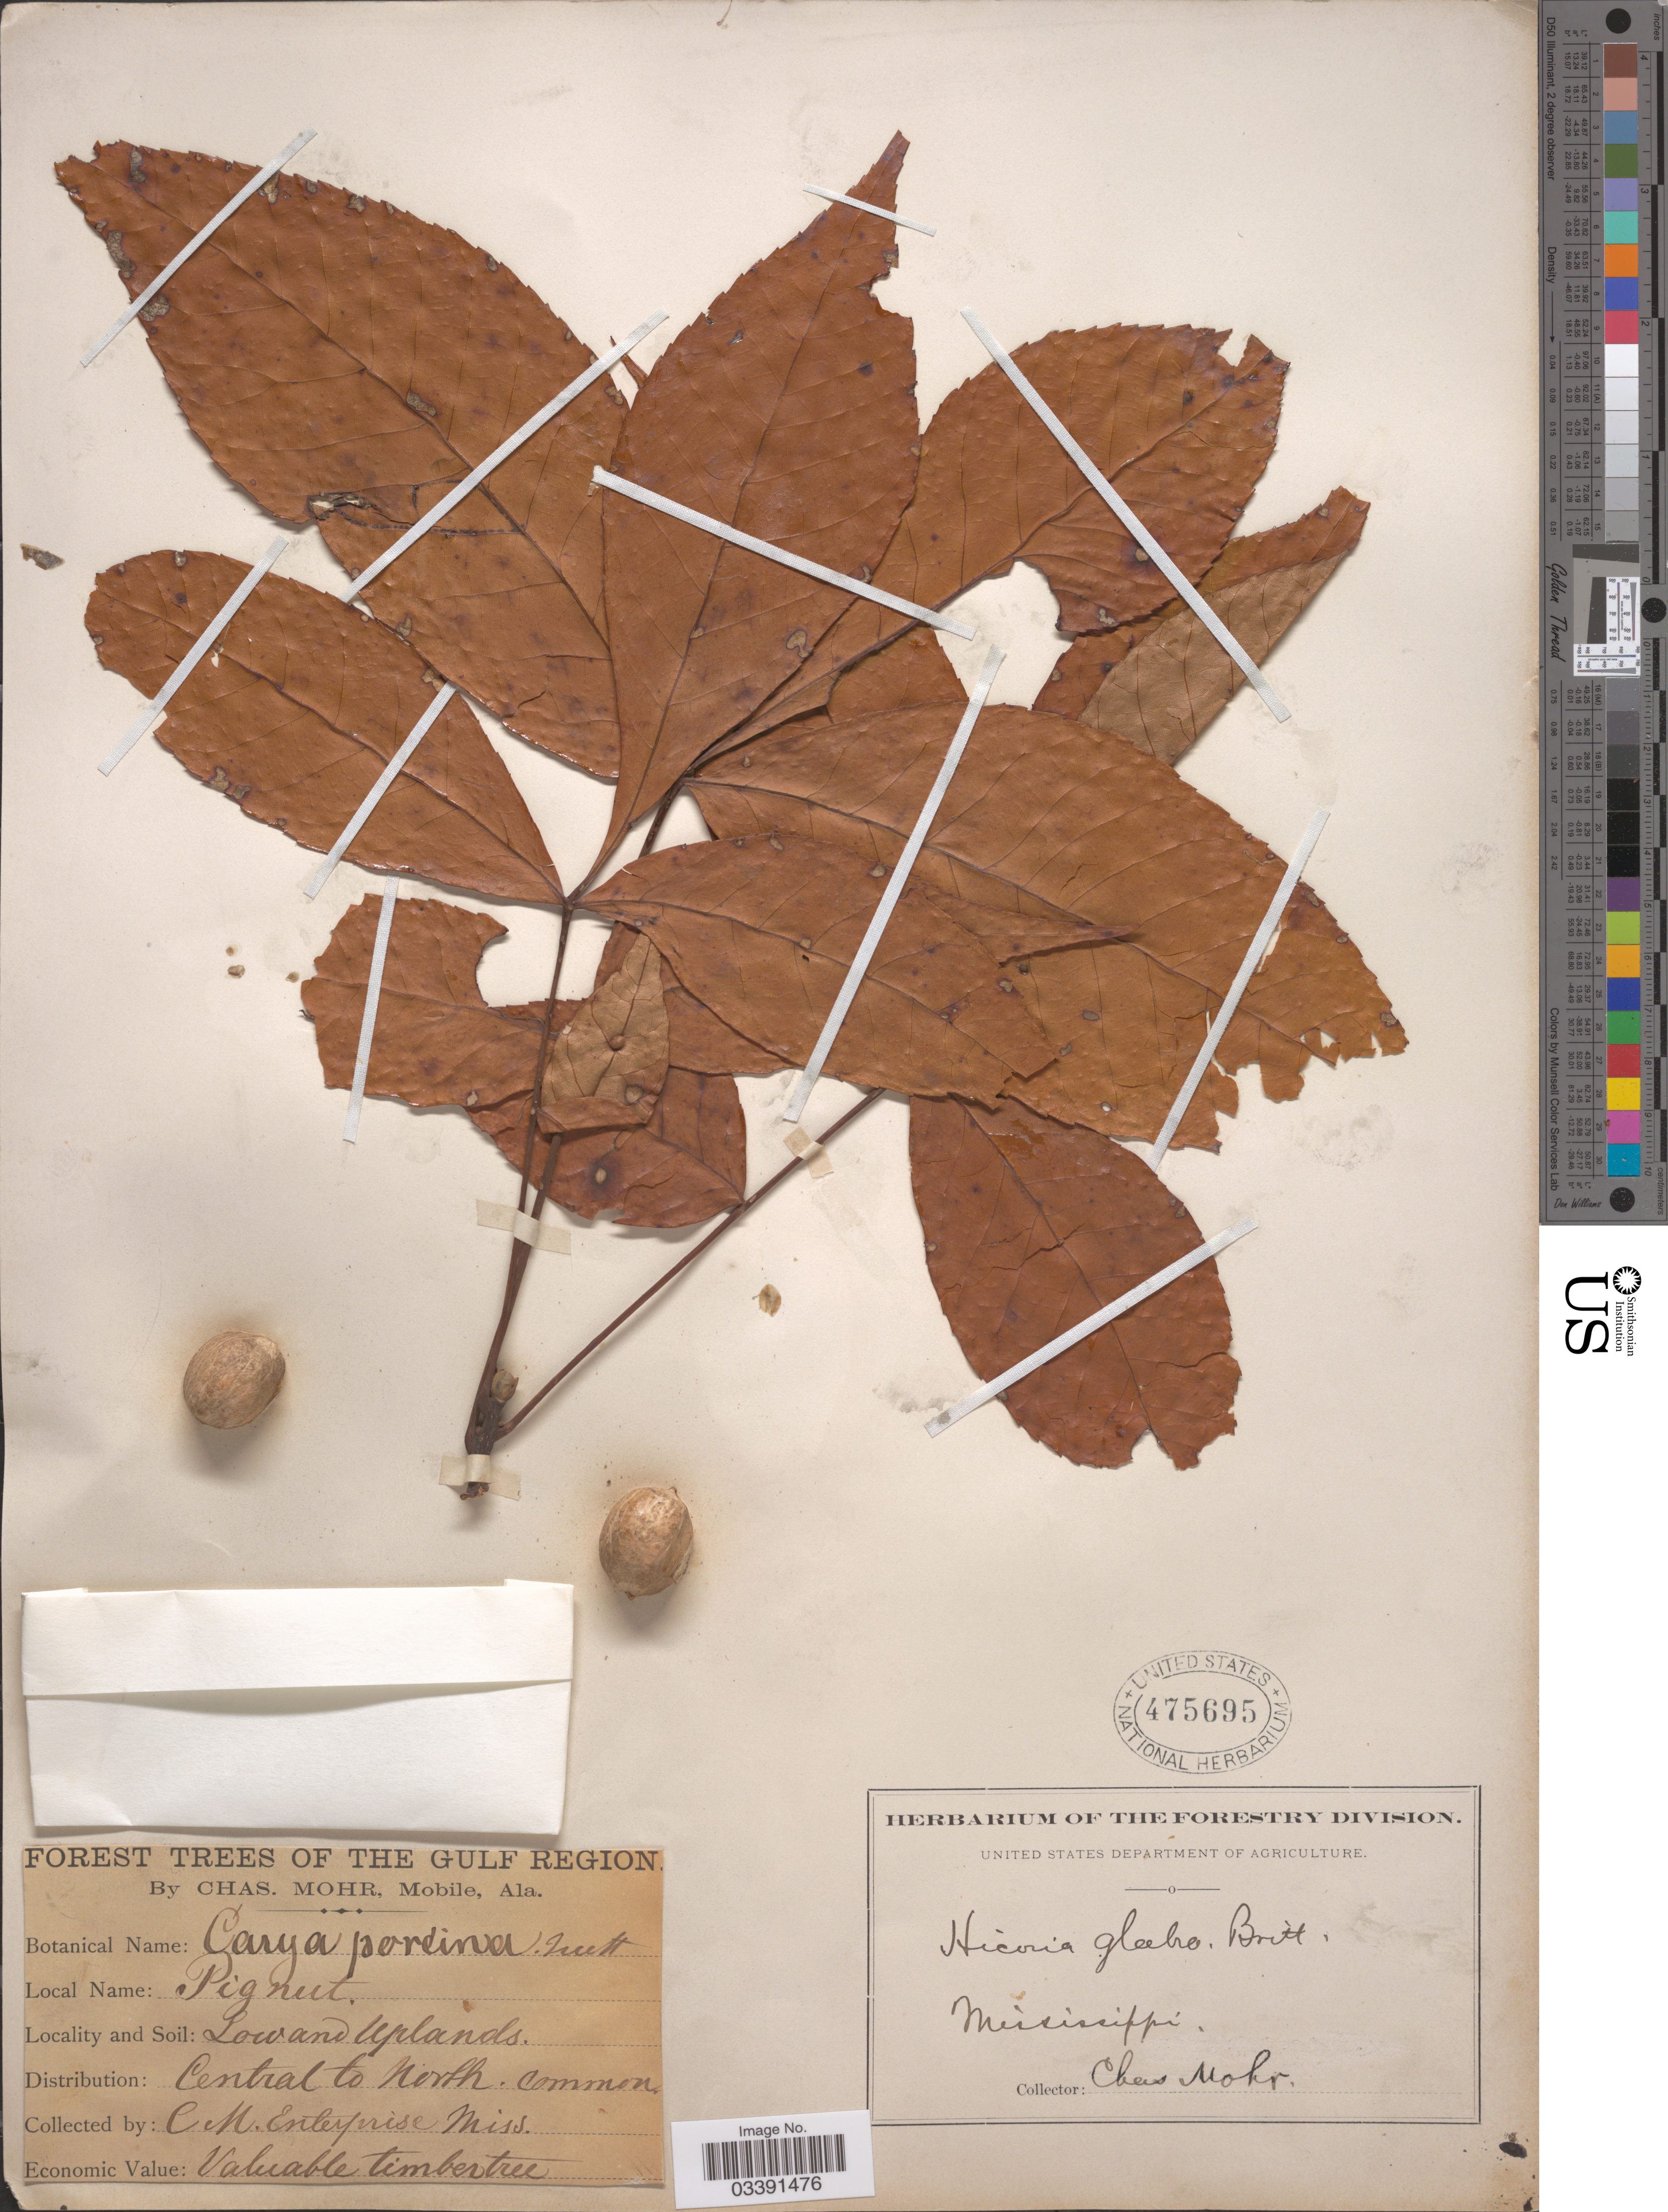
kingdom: Plantae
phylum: Tracheophyta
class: Magnoliopsida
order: Fagales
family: Juglandaceae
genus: Carya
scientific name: Carya glabra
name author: (Mill.) Sweet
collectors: Mohr, C. T. (herbarium)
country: United States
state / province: Mississippi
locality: The Gulf Region. [unsure placement] Low and Uplands. Central to North.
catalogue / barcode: US 475695